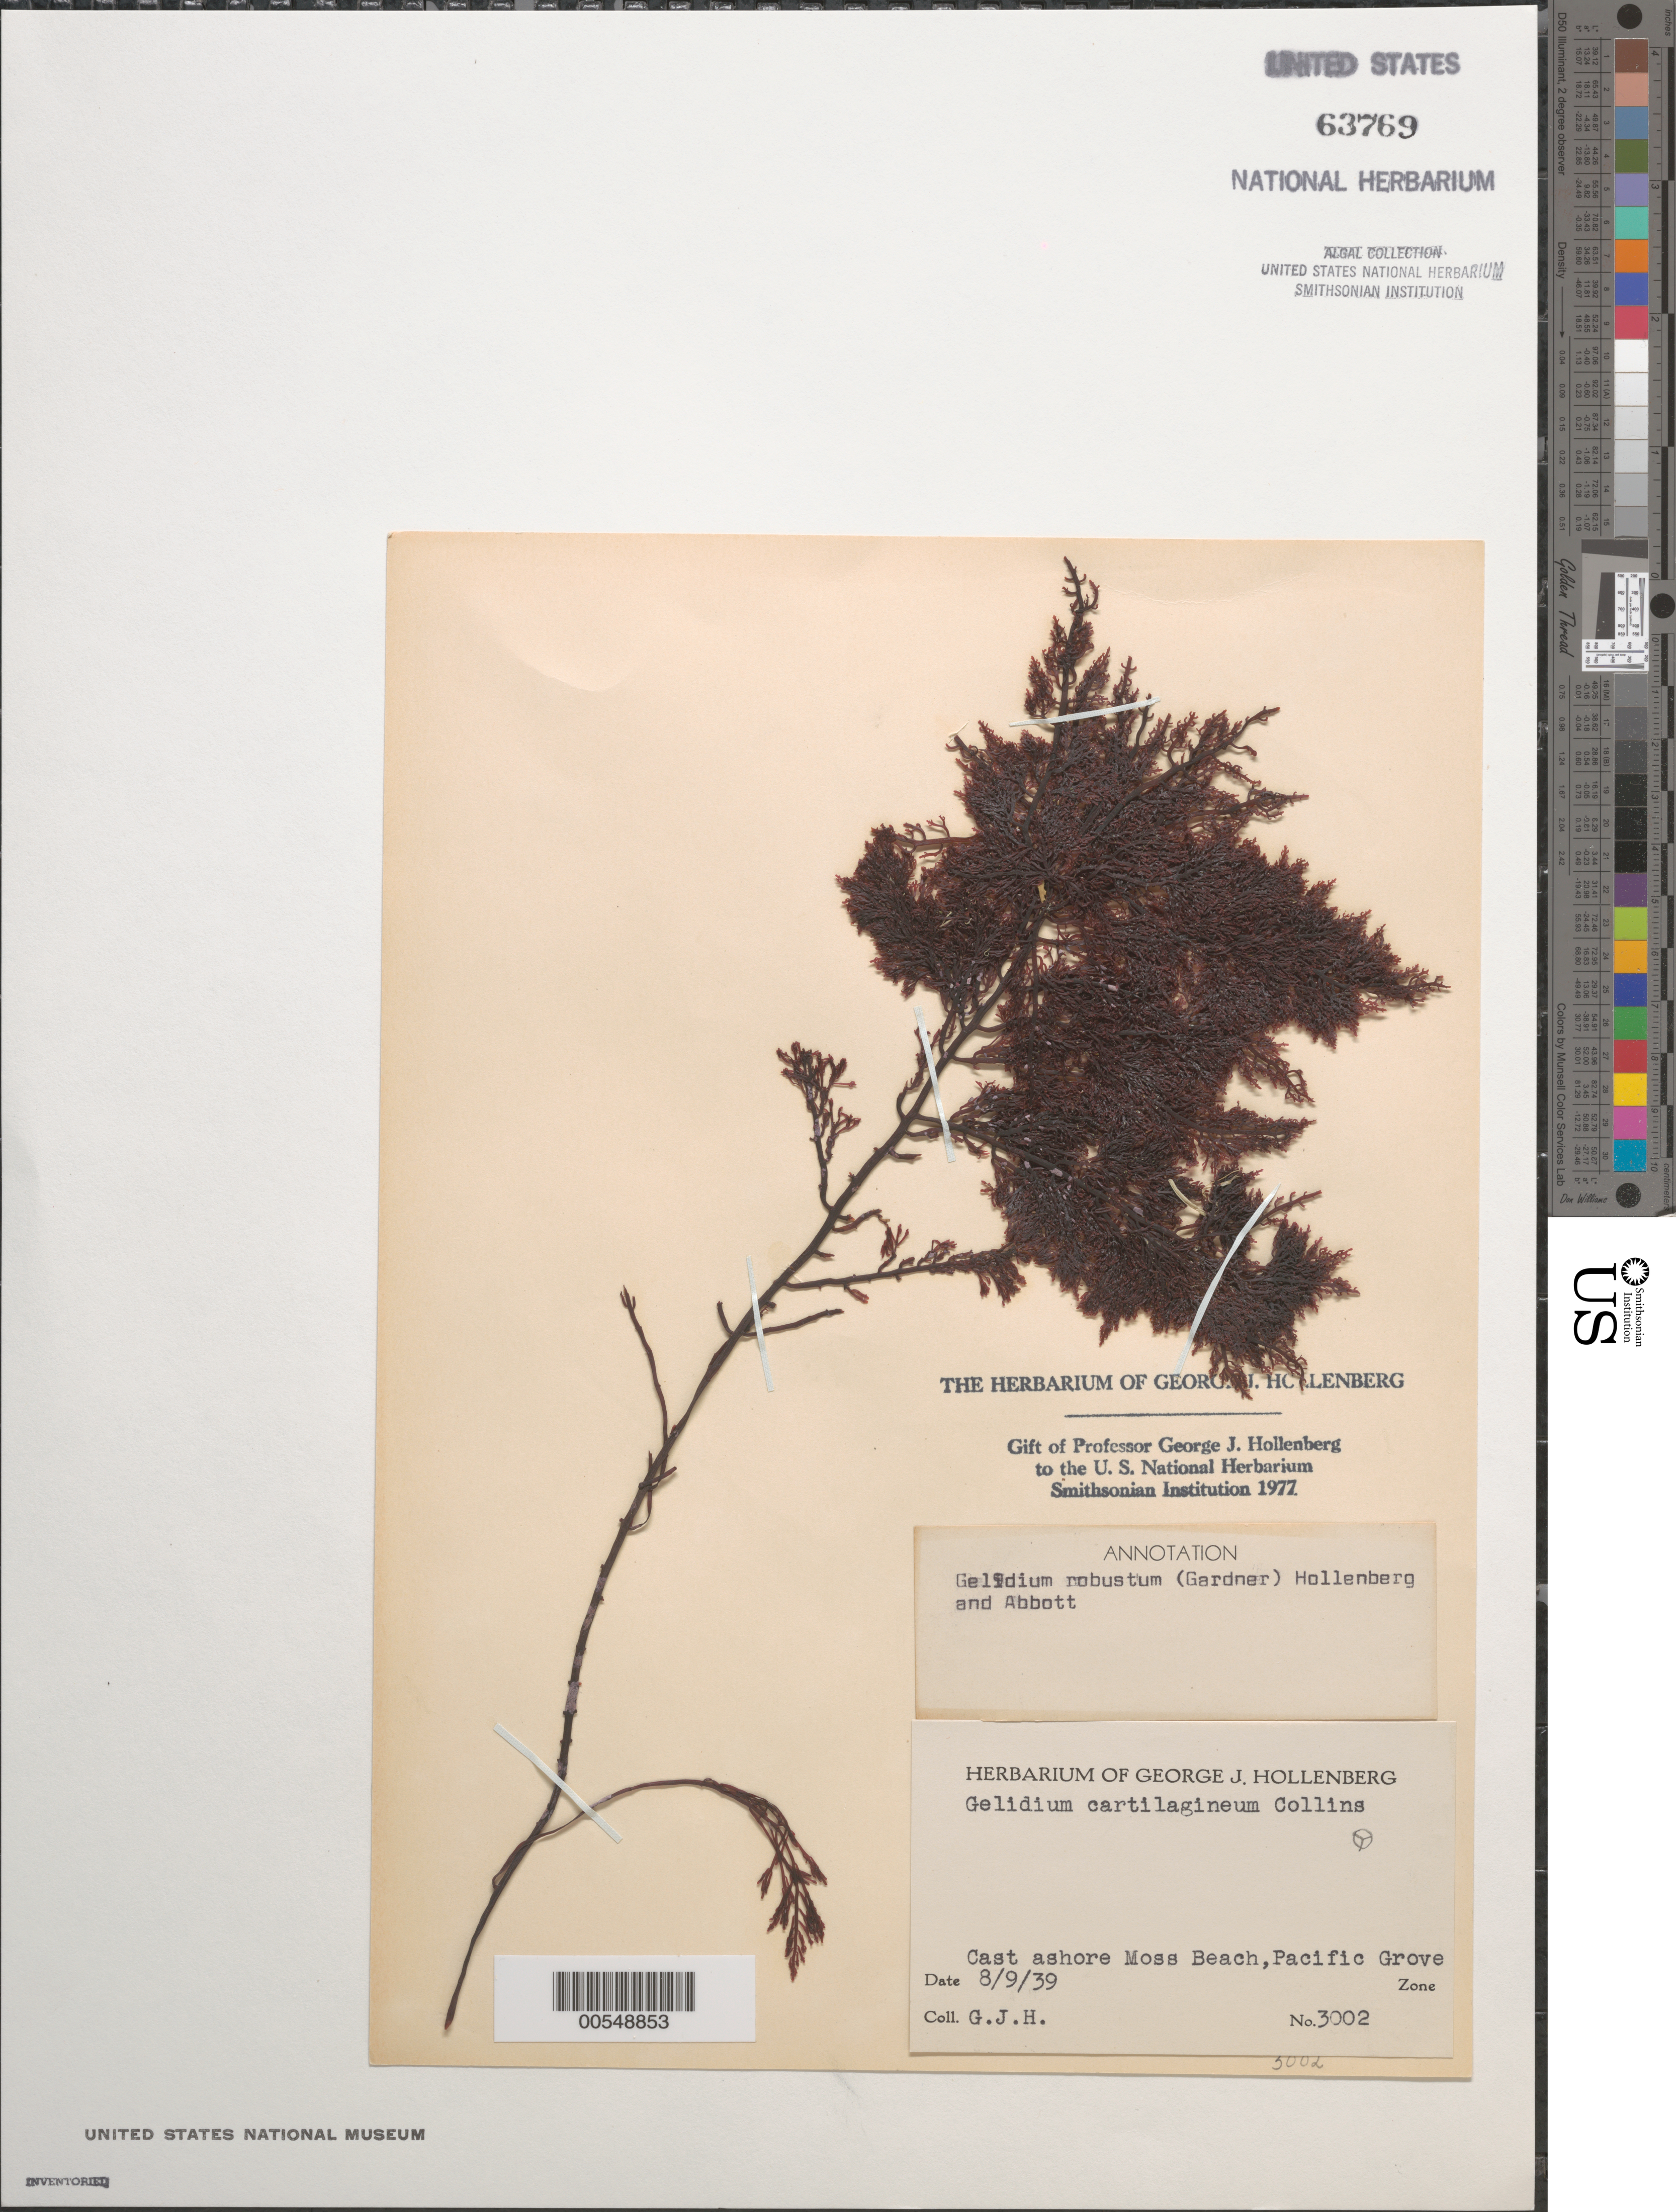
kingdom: Plantae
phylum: Rhodophyta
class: Florideophyceae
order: Gelidiales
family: Gelidiaceae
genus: Gelidium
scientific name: Gelidium robustum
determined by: Hollenberg, George J.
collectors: G. Hollenberg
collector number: GJH 3002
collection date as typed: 09 Aug 1939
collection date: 1939-08-09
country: United States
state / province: California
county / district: Monterey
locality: Moss Beach, Pacific Grove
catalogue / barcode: US 63769